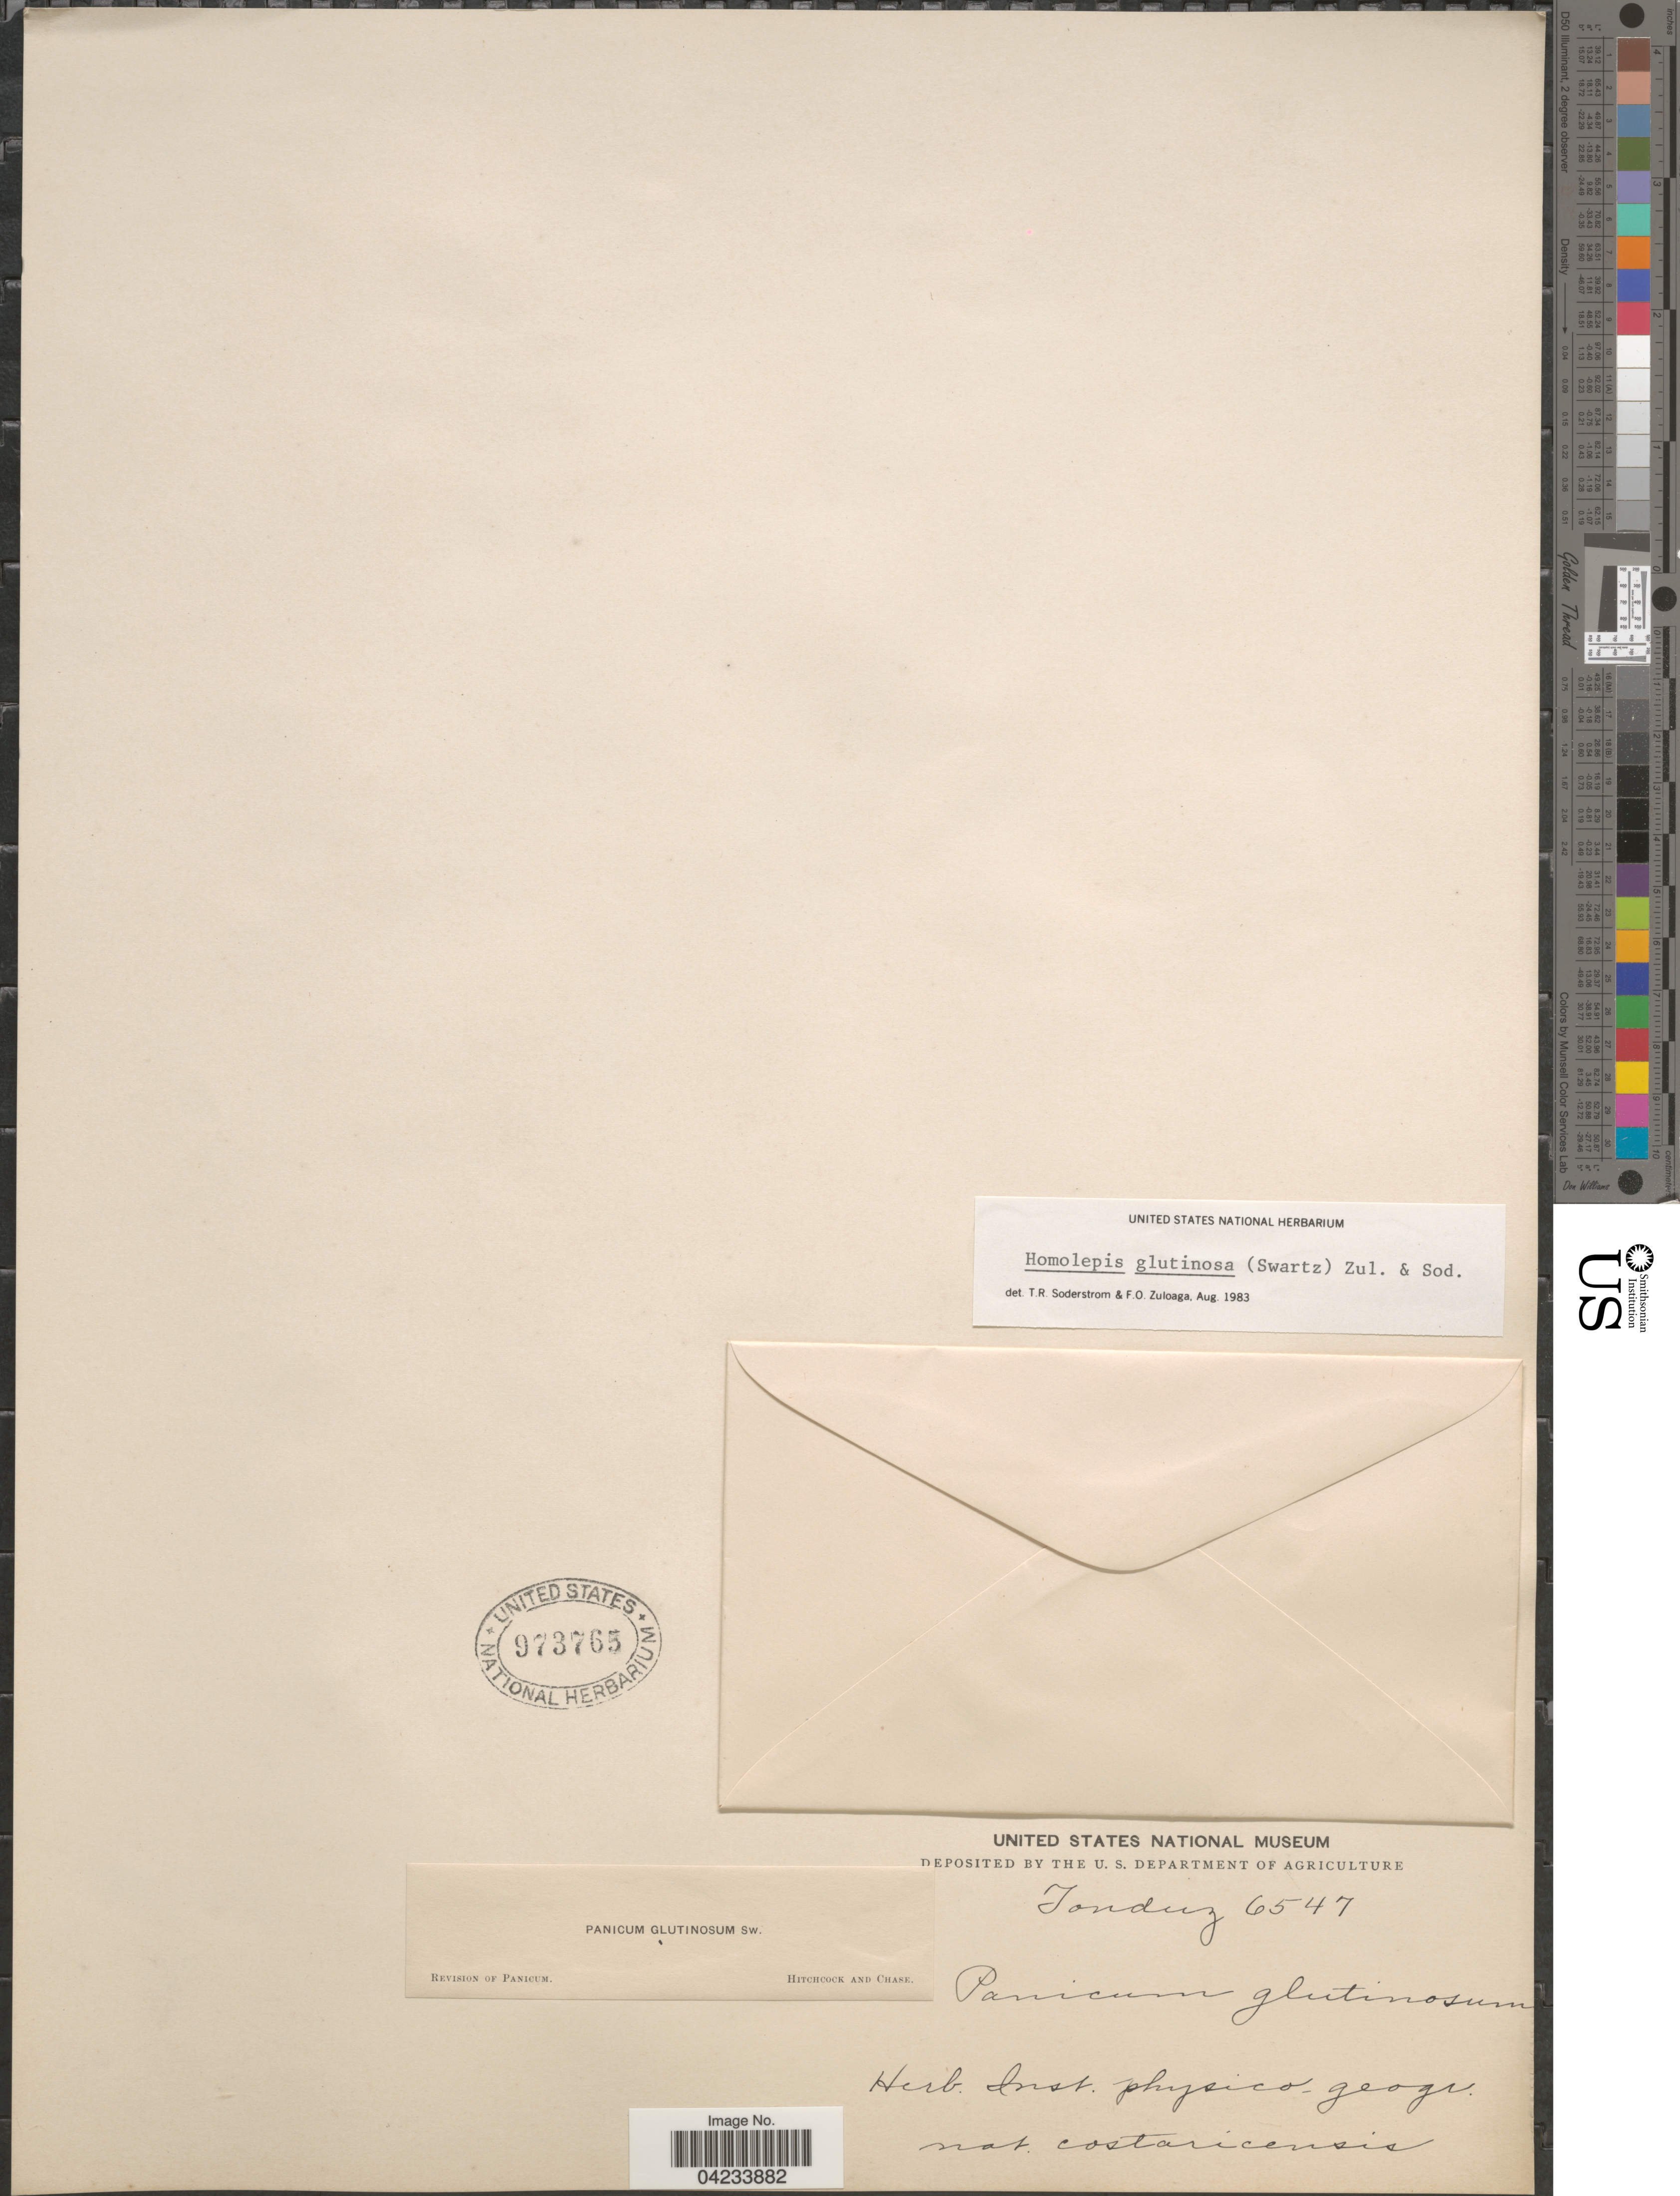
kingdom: Plantae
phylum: Tracheophyta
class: Liliopsida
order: Poales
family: Poaceae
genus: Homolepis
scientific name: Homolepis glutinosa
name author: (Sw.) Zuloaga & Soderstr.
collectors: Tonduz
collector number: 6547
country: Costa Rica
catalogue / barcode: US 973765